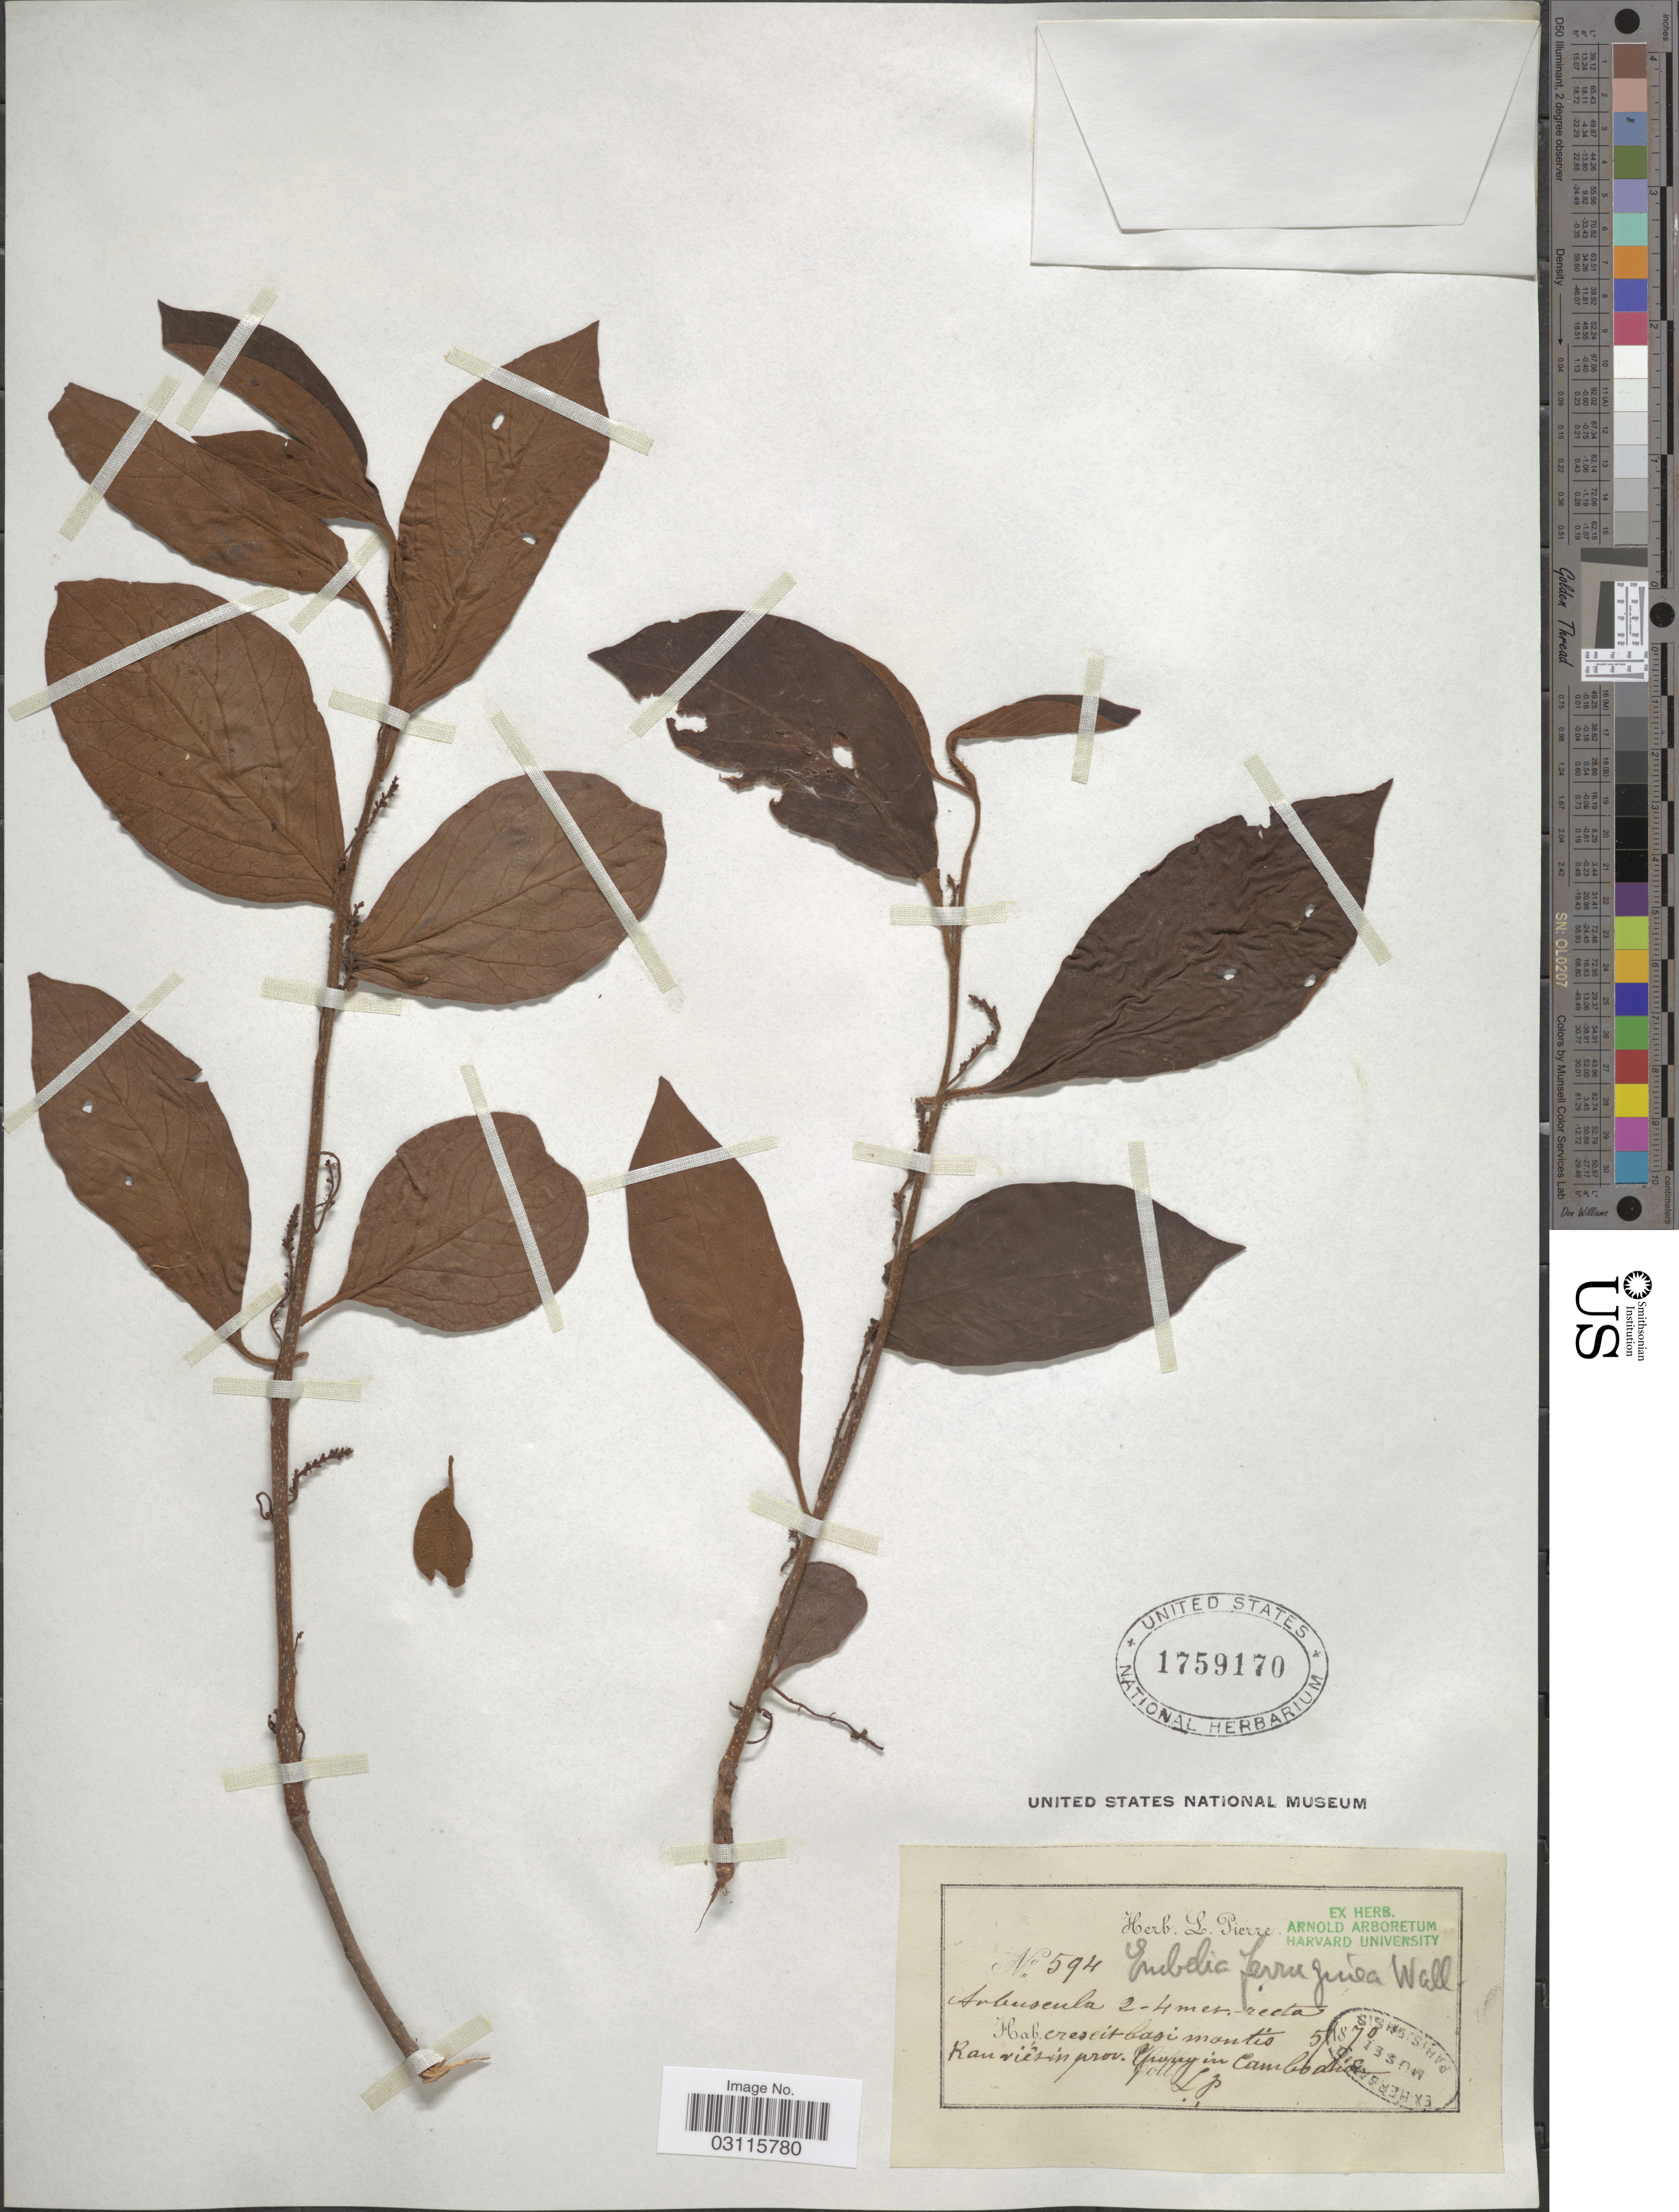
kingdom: Plantae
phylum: Tracheophyta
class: Magnoliopsida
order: Ericales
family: Primulaceae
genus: Embelia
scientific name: Embelia ferruginea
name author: A. DC.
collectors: L. Pierre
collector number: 594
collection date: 1870-05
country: Cambodia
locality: Raunviêr in prov. Kpong.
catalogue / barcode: US 1759170